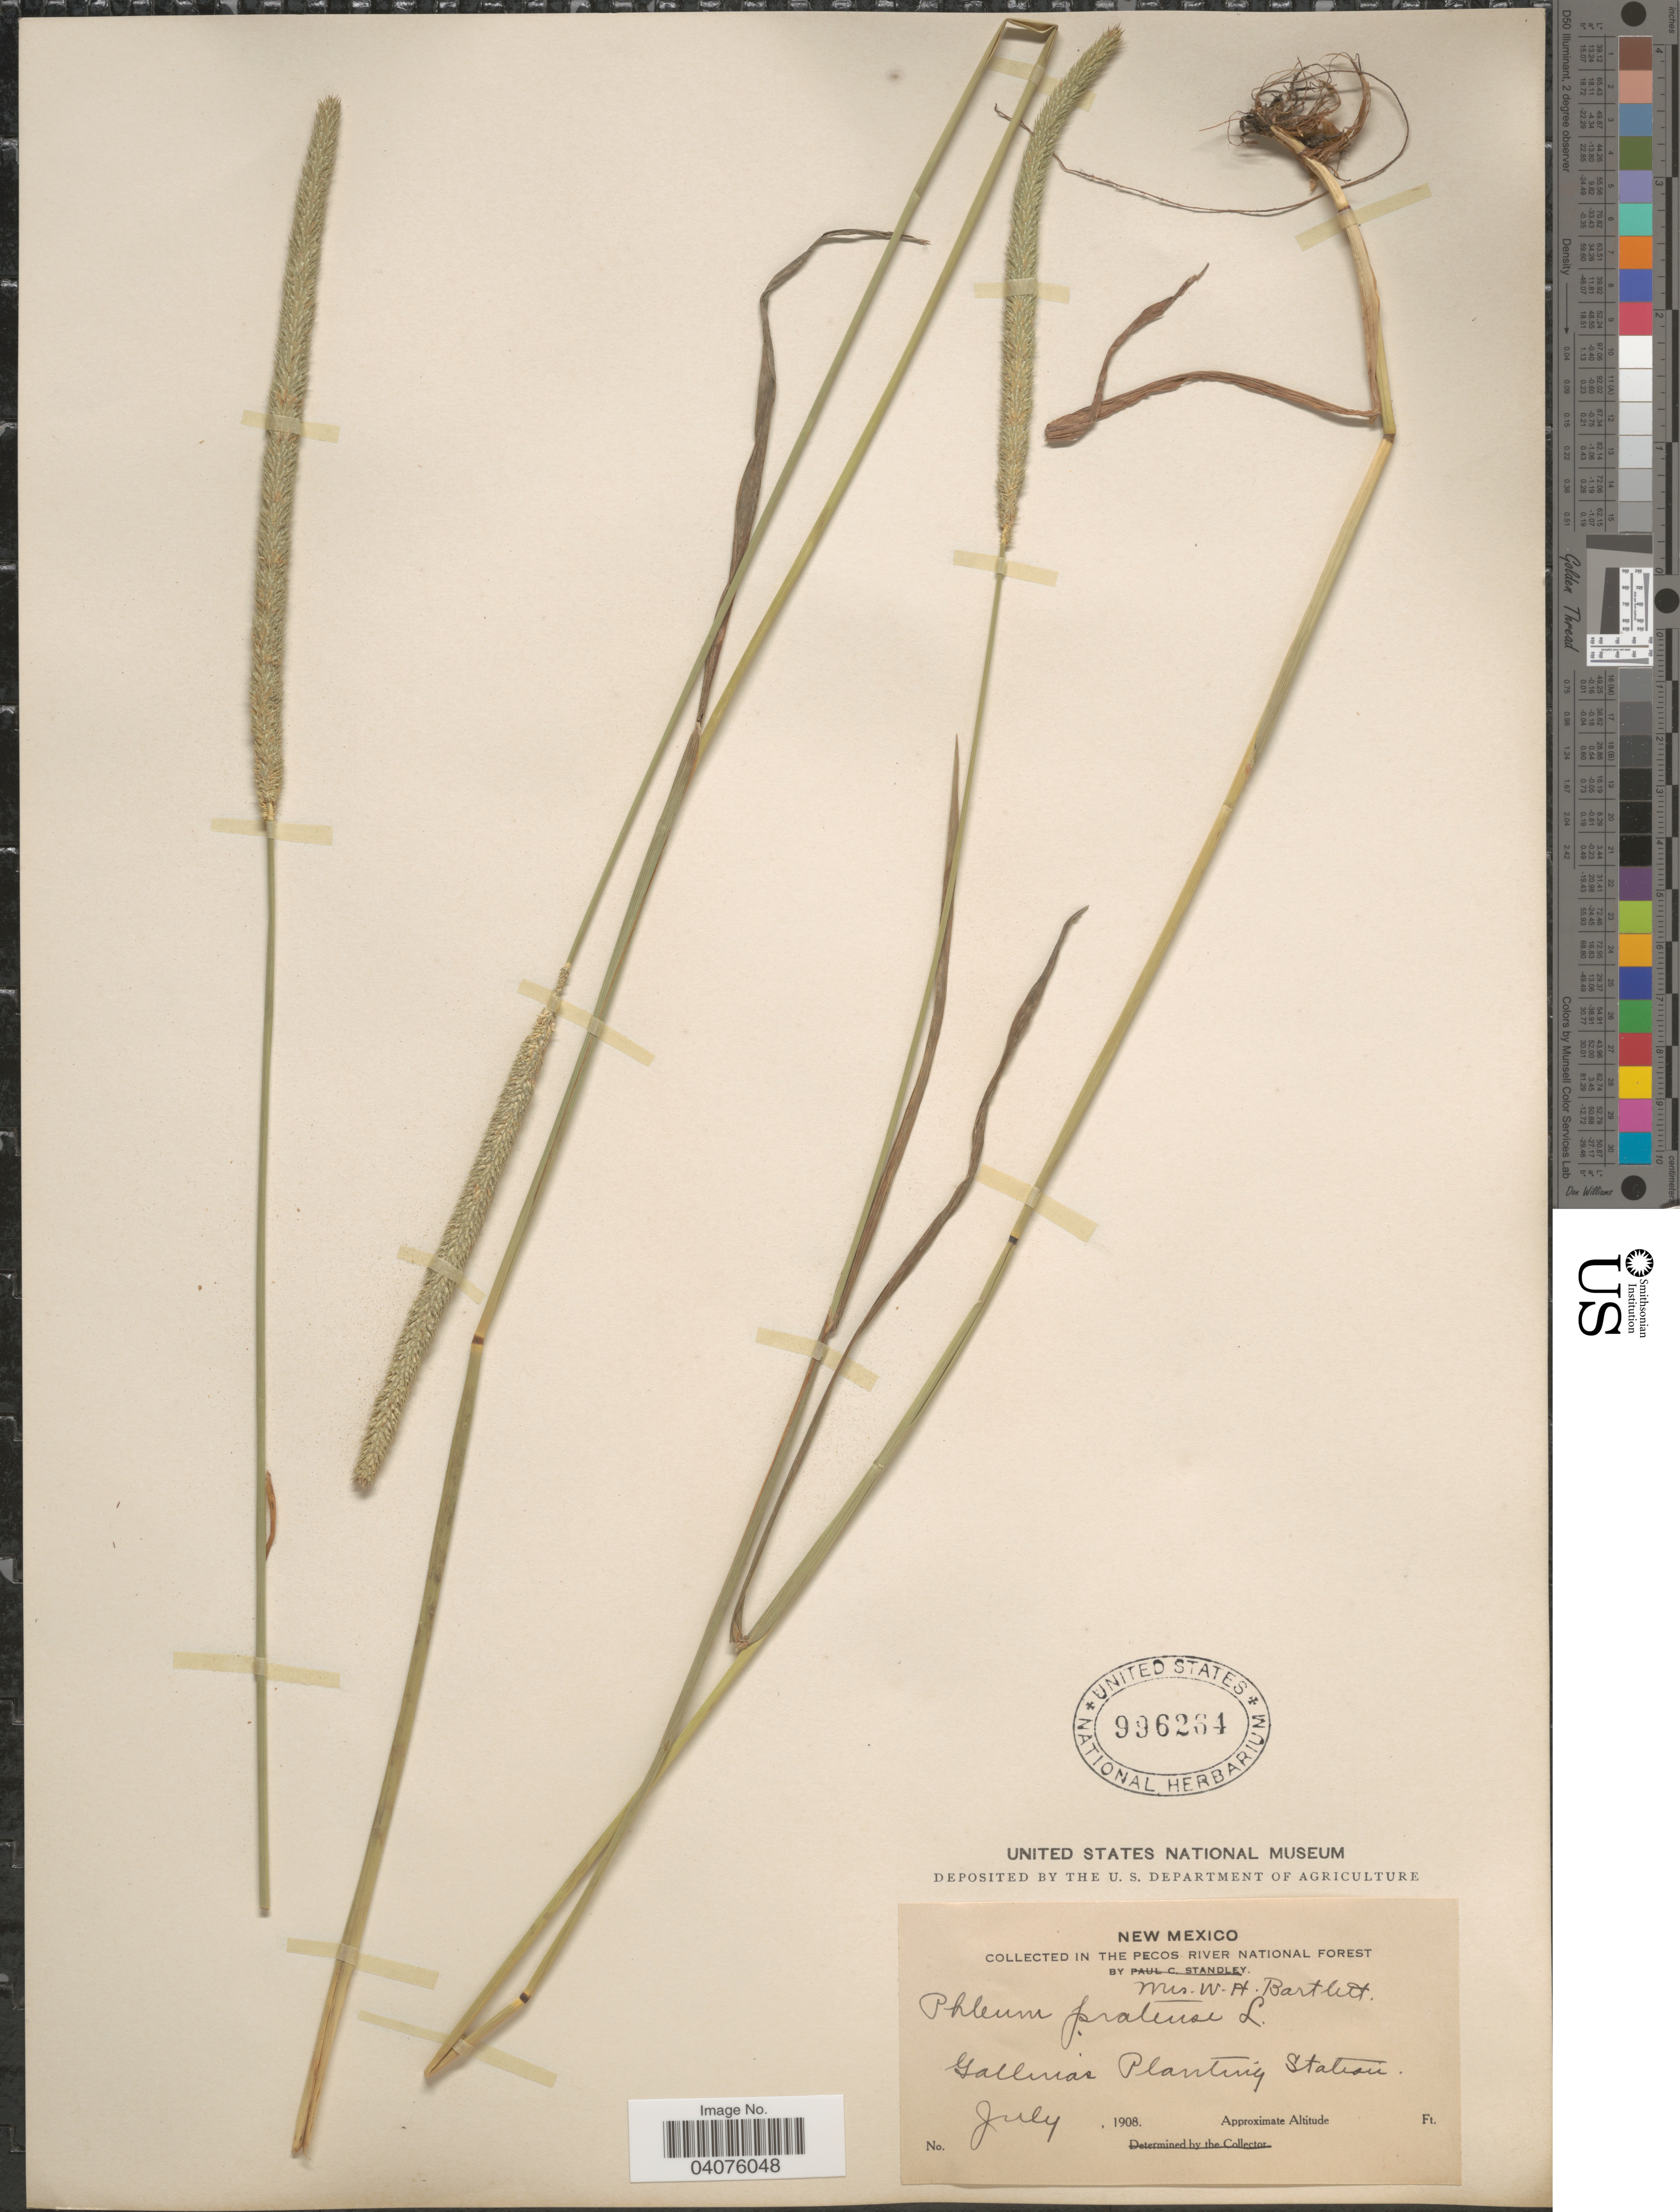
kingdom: Plantae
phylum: Tracheophyta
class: Liliopsida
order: Poales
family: Poaceae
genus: Phleum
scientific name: Phleum pratense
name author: L.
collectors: W. Bartlett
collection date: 1908-07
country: United States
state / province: New Mexico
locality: In the Pecos River National Forest. Gallinas Planting Station.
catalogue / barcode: US 996264